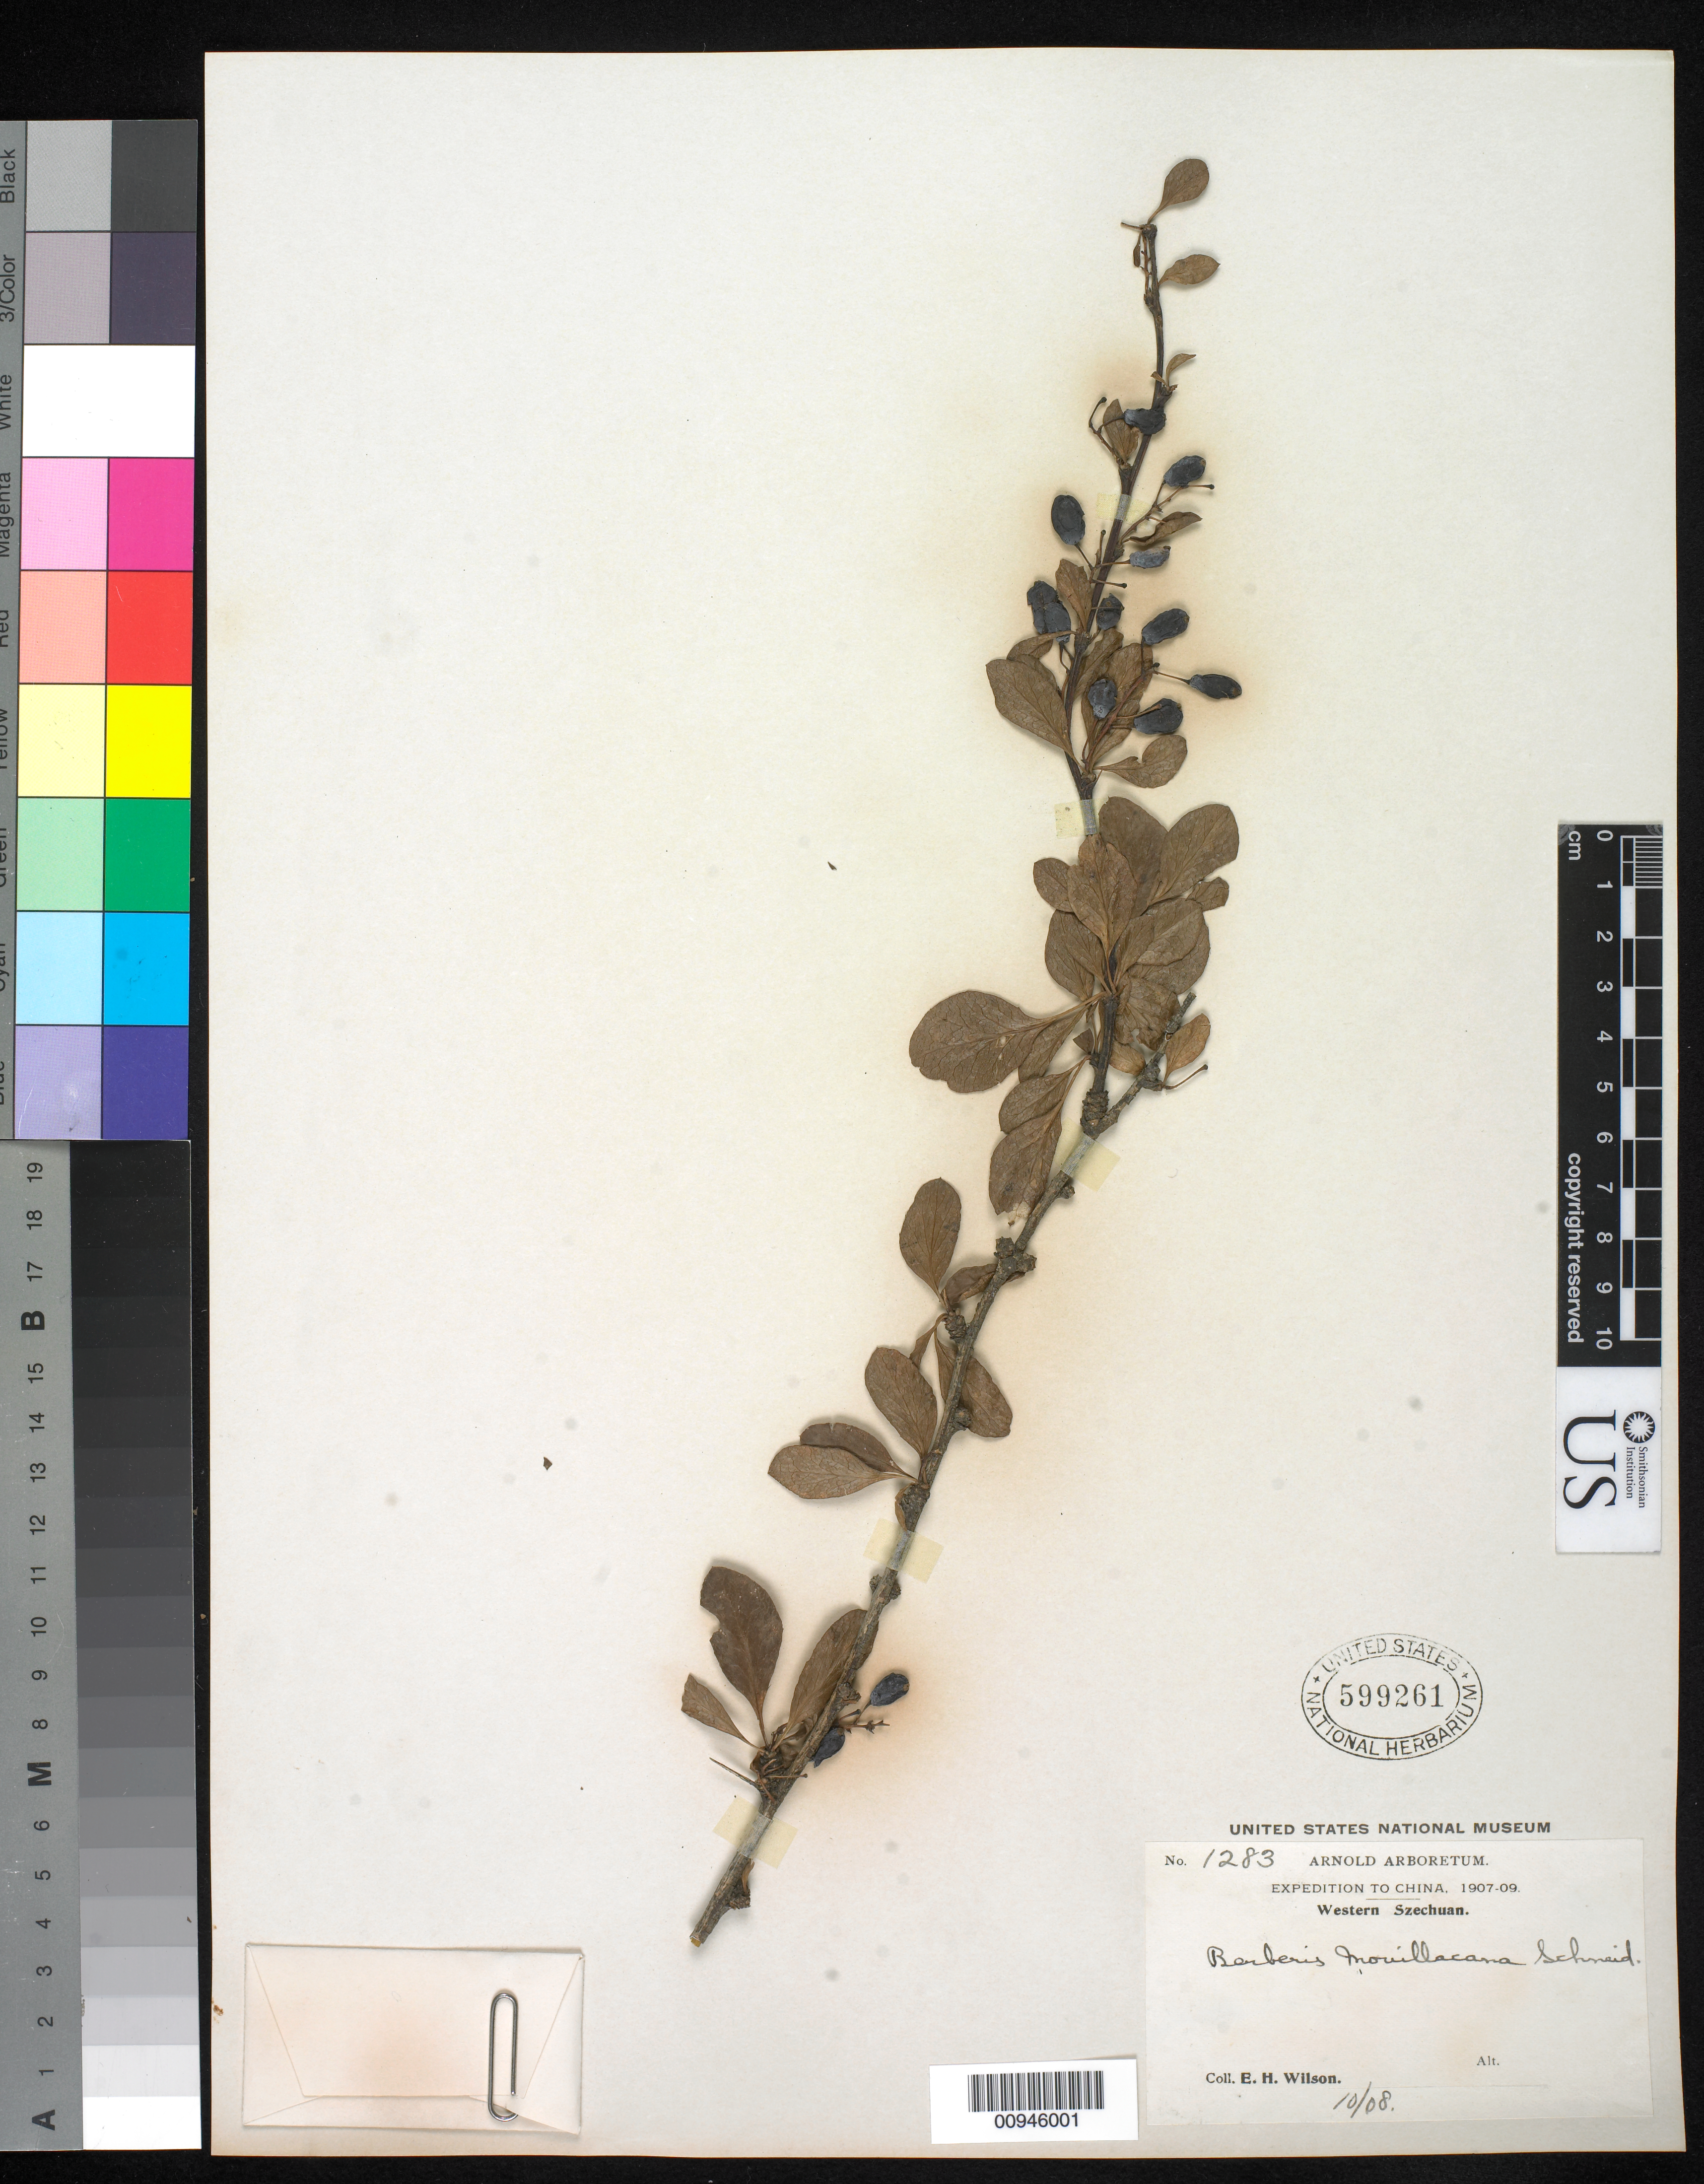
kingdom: Plantae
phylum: Tracheophyta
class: Magnoliopsida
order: Ranunculales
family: Berberidaceae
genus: Berberis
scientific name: Berberis mouillacana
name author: C.K. Schneid. in Sarg.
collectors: E. H. Wilson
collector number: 1283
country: China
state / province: Sichuan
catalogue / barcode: US 599261